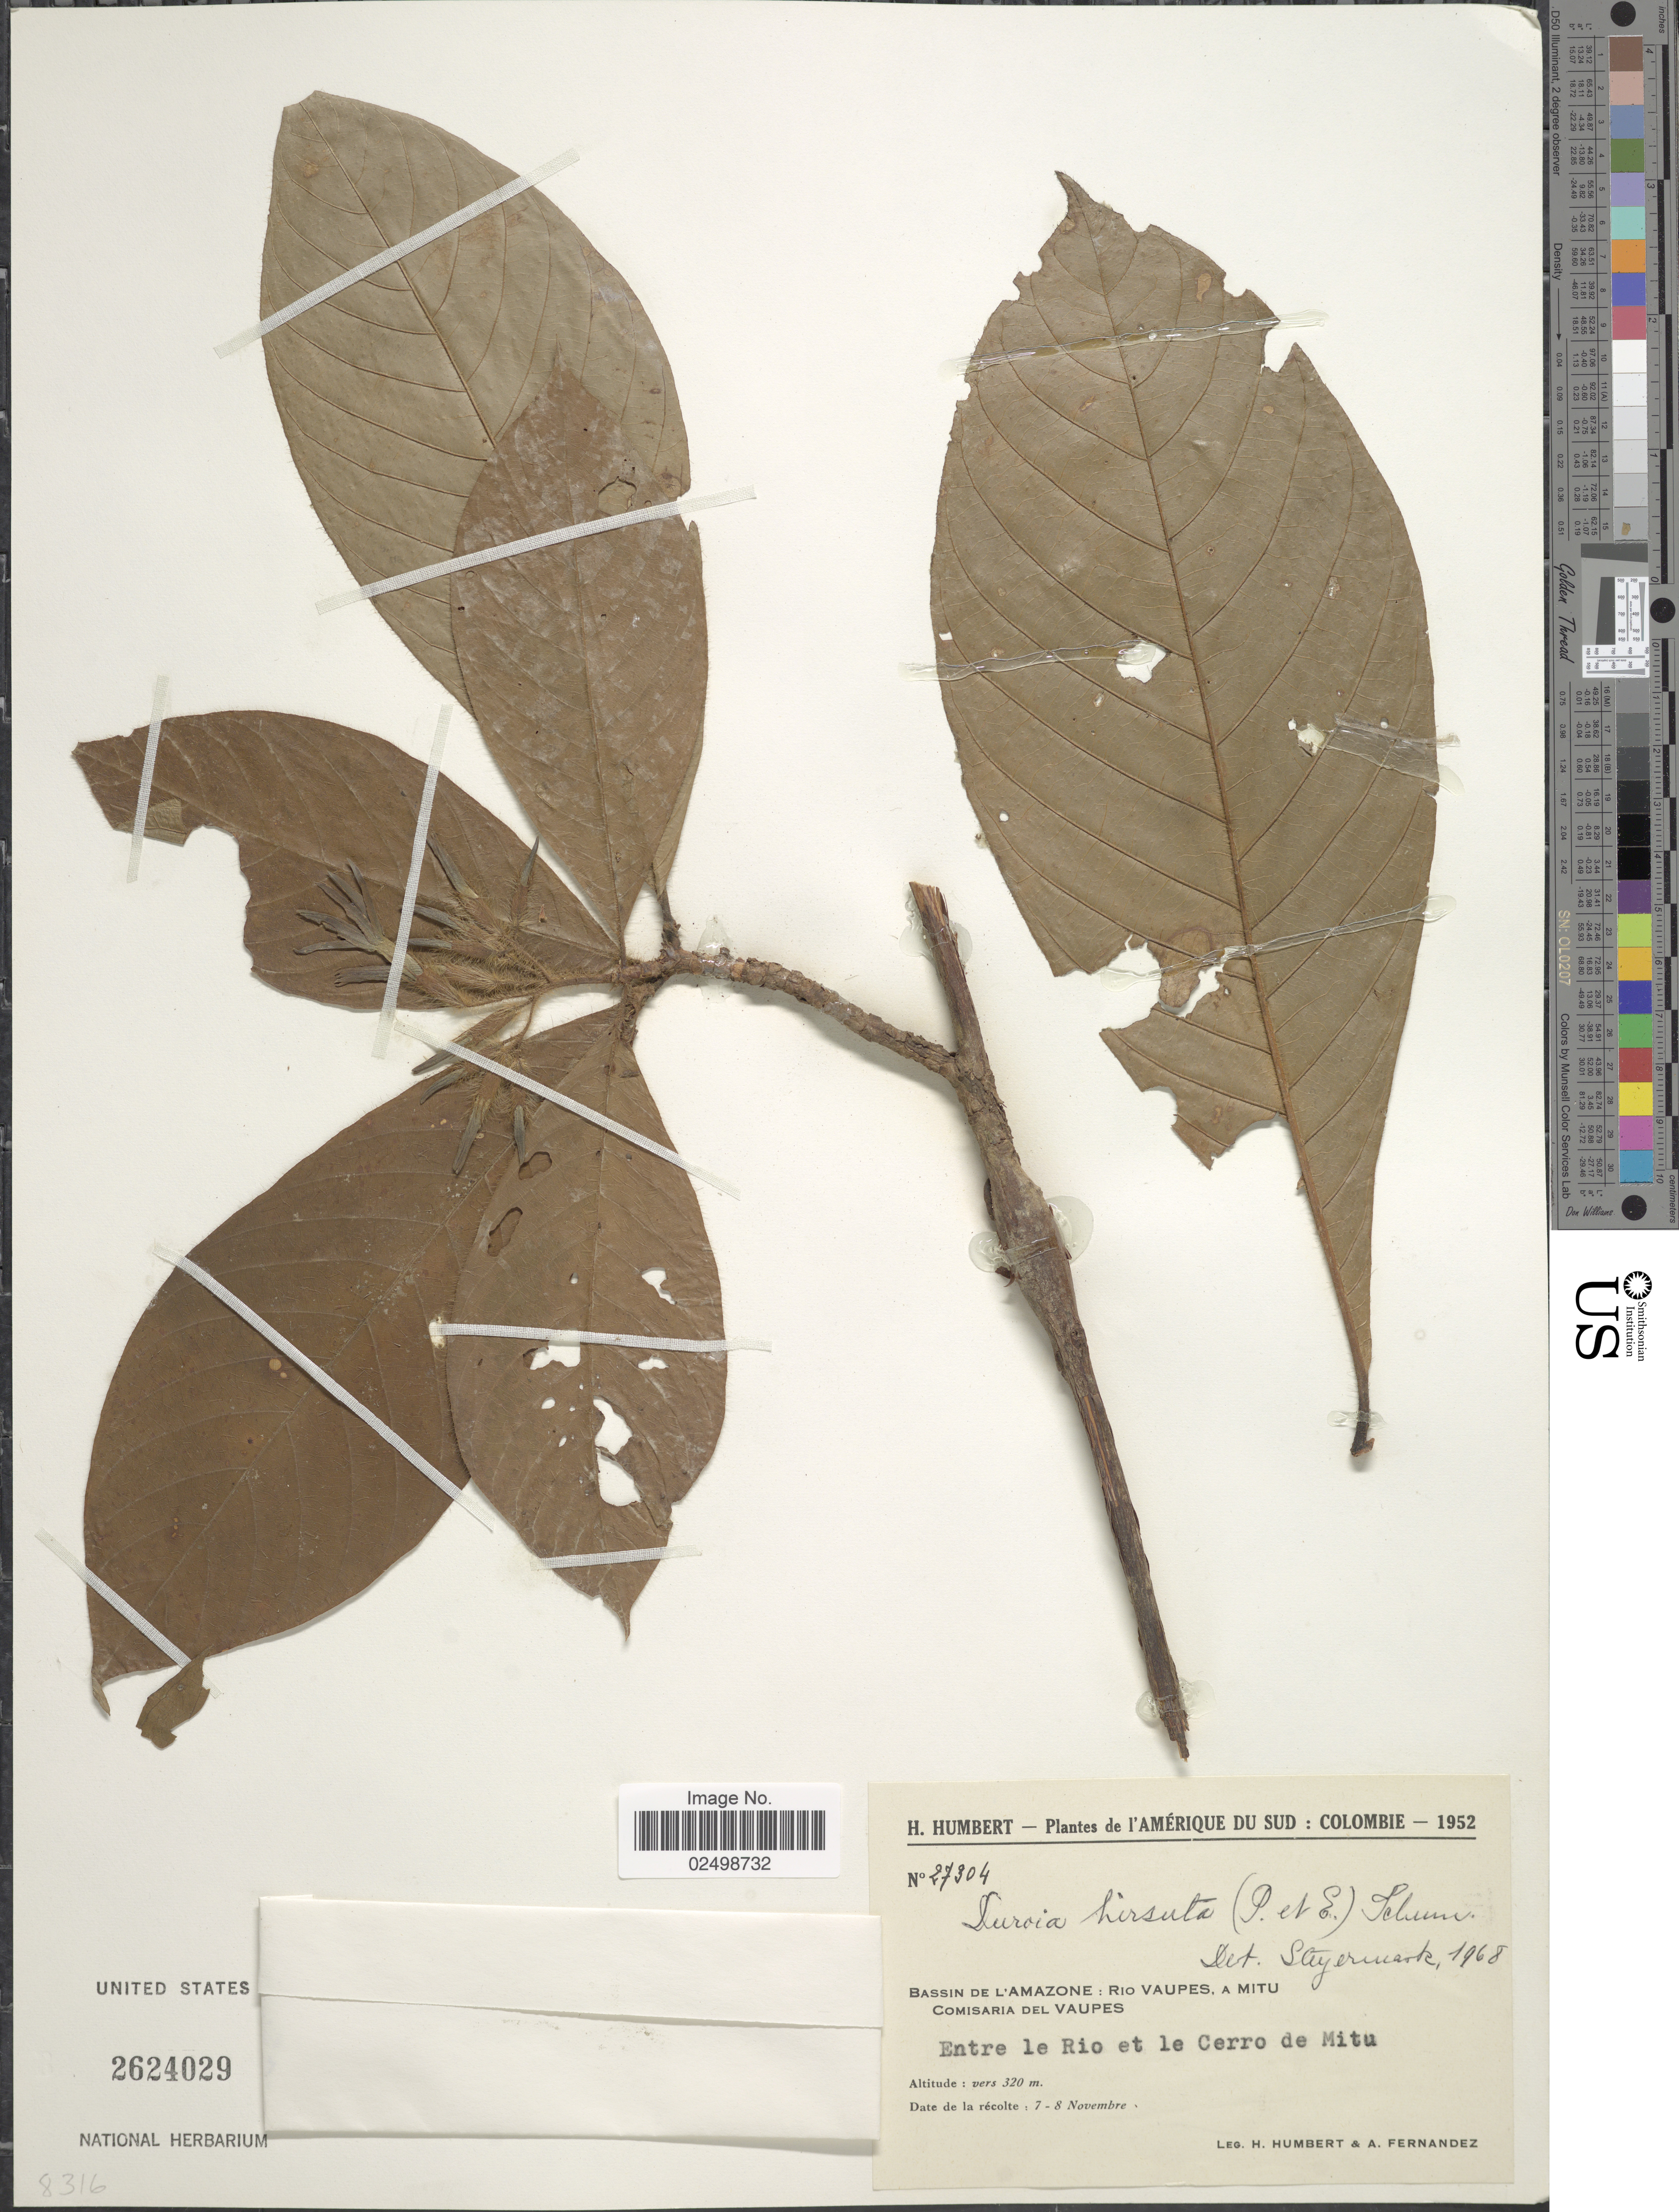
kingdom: Plantae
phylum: Tracheophyta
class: Magnoliopsida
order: Gentianales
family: Rubiaceae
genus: Duroia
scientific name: Duroia hirsuta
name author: (Poepp.) K. Schum.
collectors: H. Humbert & A. Fernandez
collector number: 27304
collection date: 1952-11-07/1952-11-08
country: Colombia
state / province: Vaupés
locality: Amerique du Sud. Bassin de l'Amazone: Rio Vaupes, a Mitu. Comesaria del Vaupes. Entre le Rio et le Cerro de Mitu.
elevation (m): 320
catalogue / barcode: US 2624029